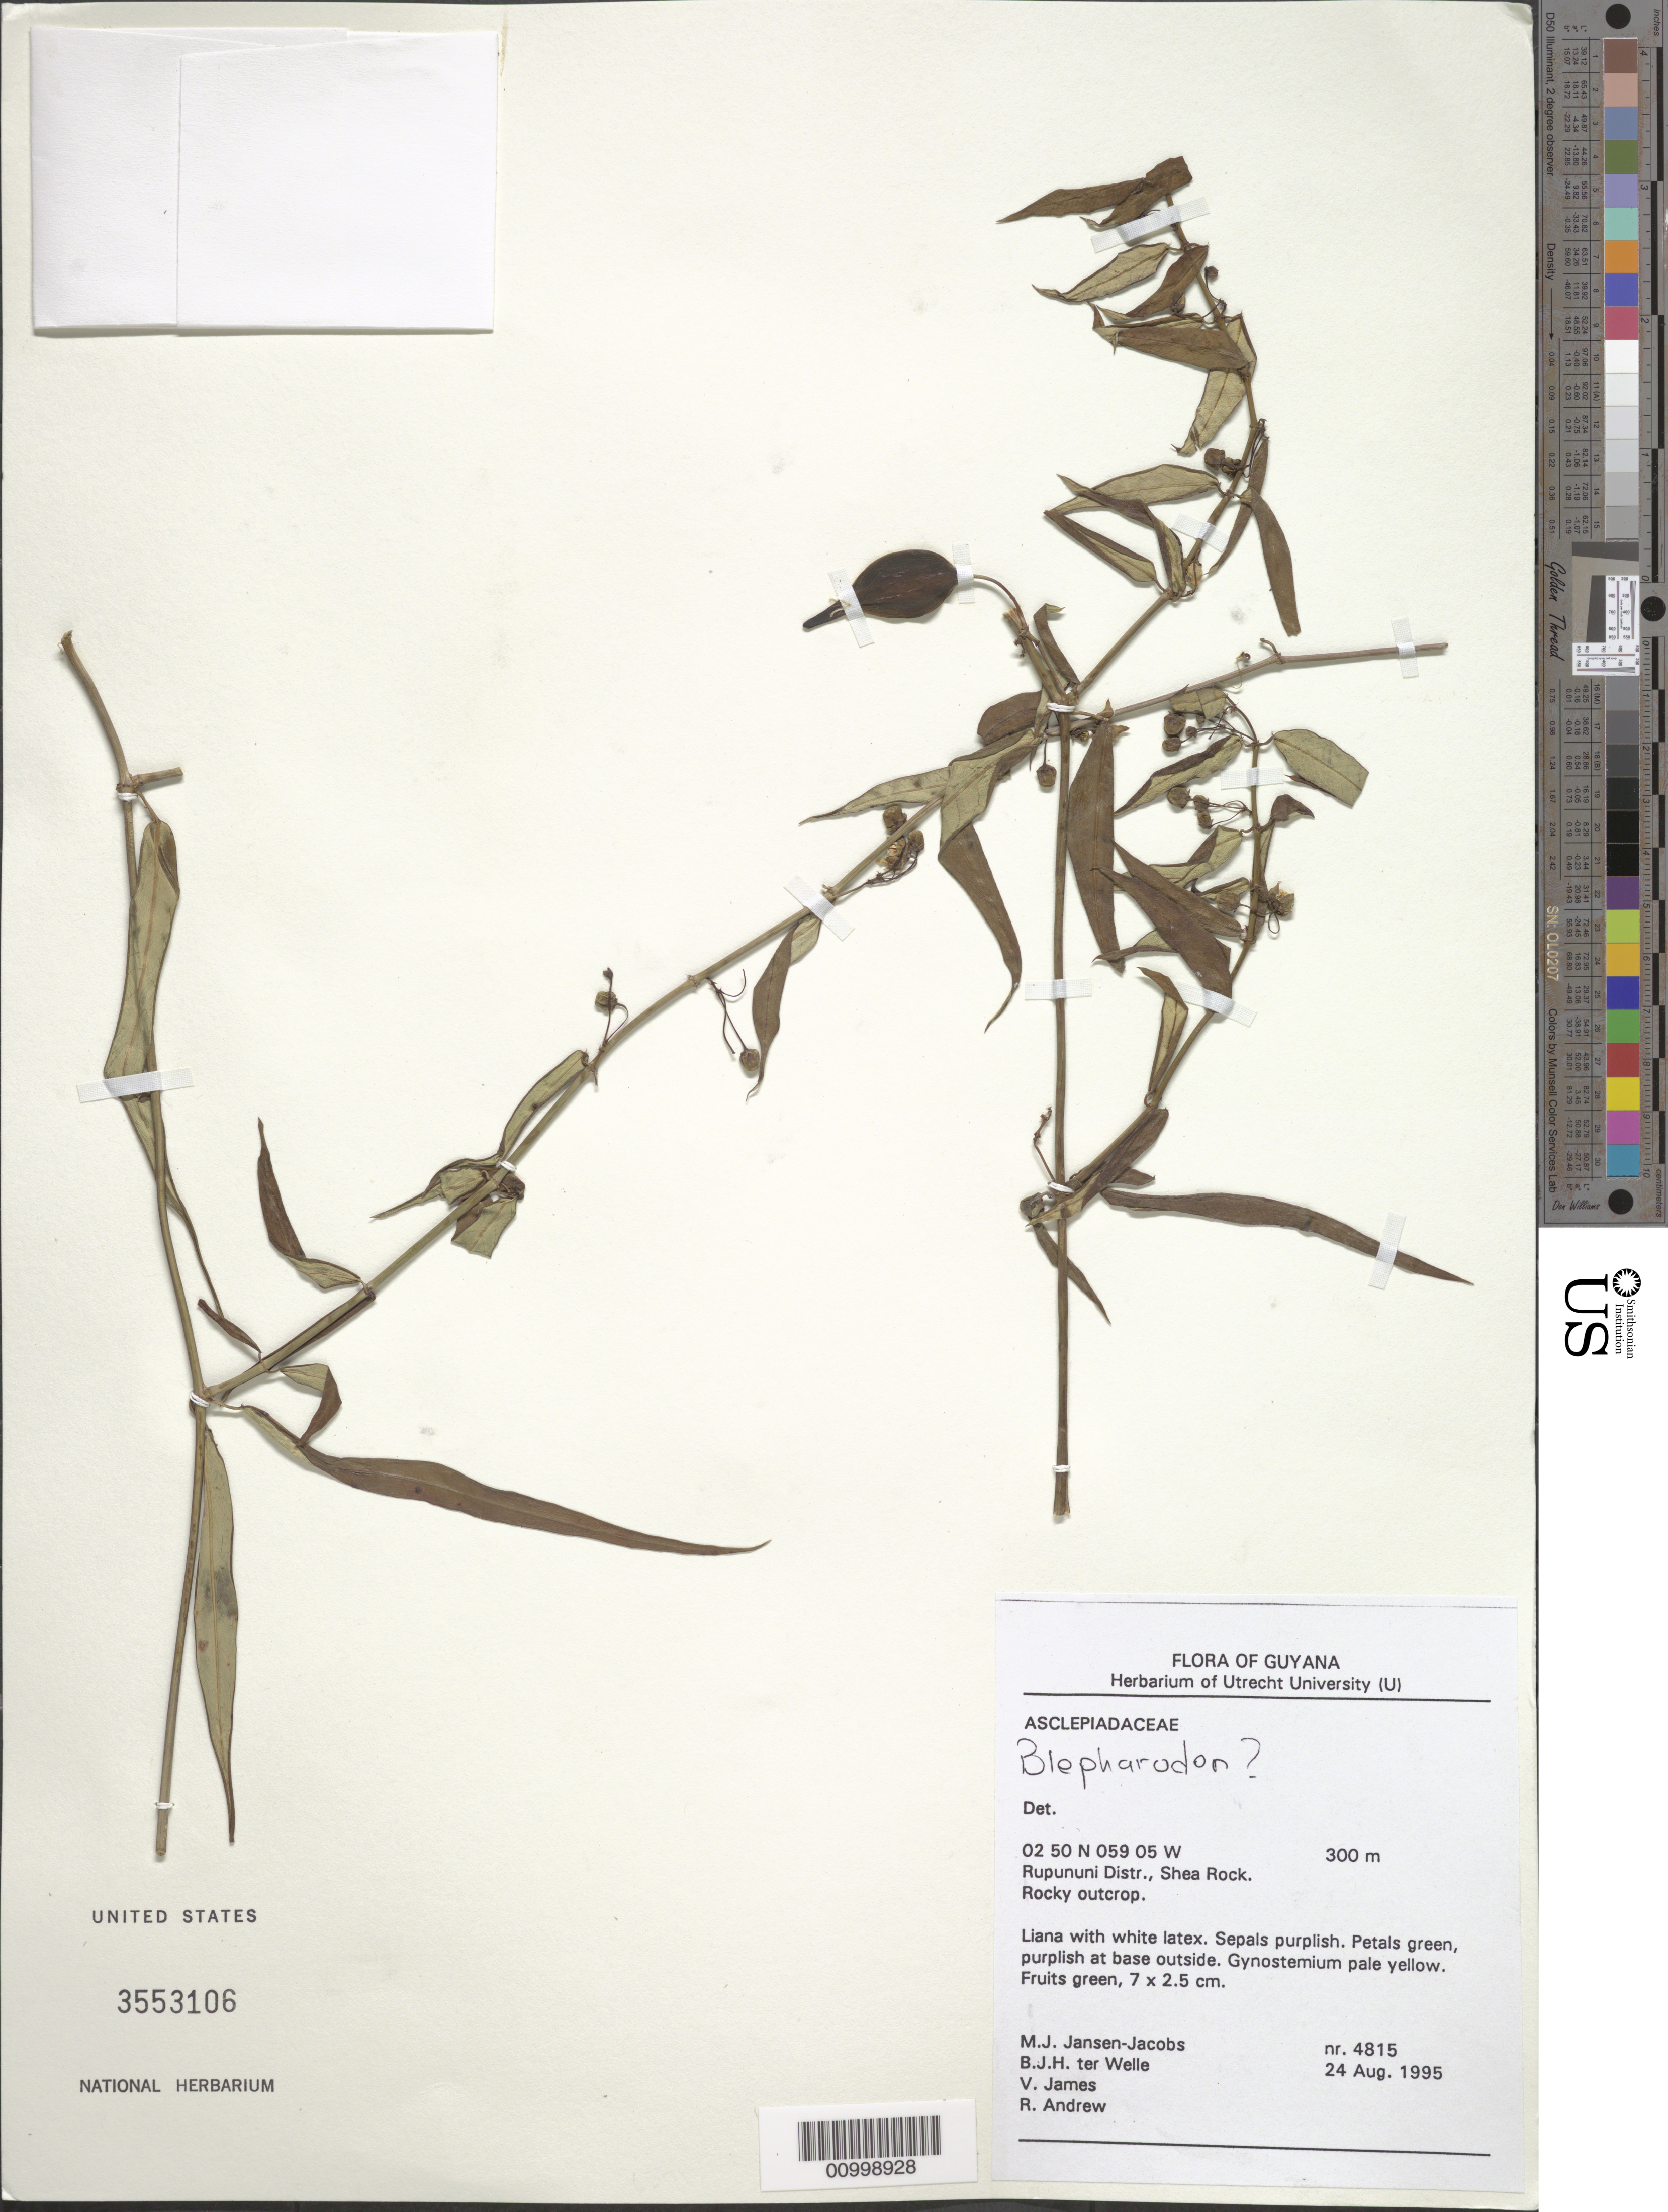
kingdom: Plantae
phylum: Tracheophyta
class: Magnoliopsida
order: Gentianales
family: Apocynaceae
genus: Blepharodon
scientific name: Blepharodon sp.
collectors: M. J. Jansen-Jacobs, B. Welle, V. James & R. Andrew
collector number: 4815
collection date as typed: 24-Aug-95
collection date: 1995-08-24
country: Guyana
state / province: U. Takutu-U. Essequibo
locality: Shea Rock, Rupununi Dist.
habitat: Rocky outcrop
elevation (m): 300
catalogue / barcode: US 3553106